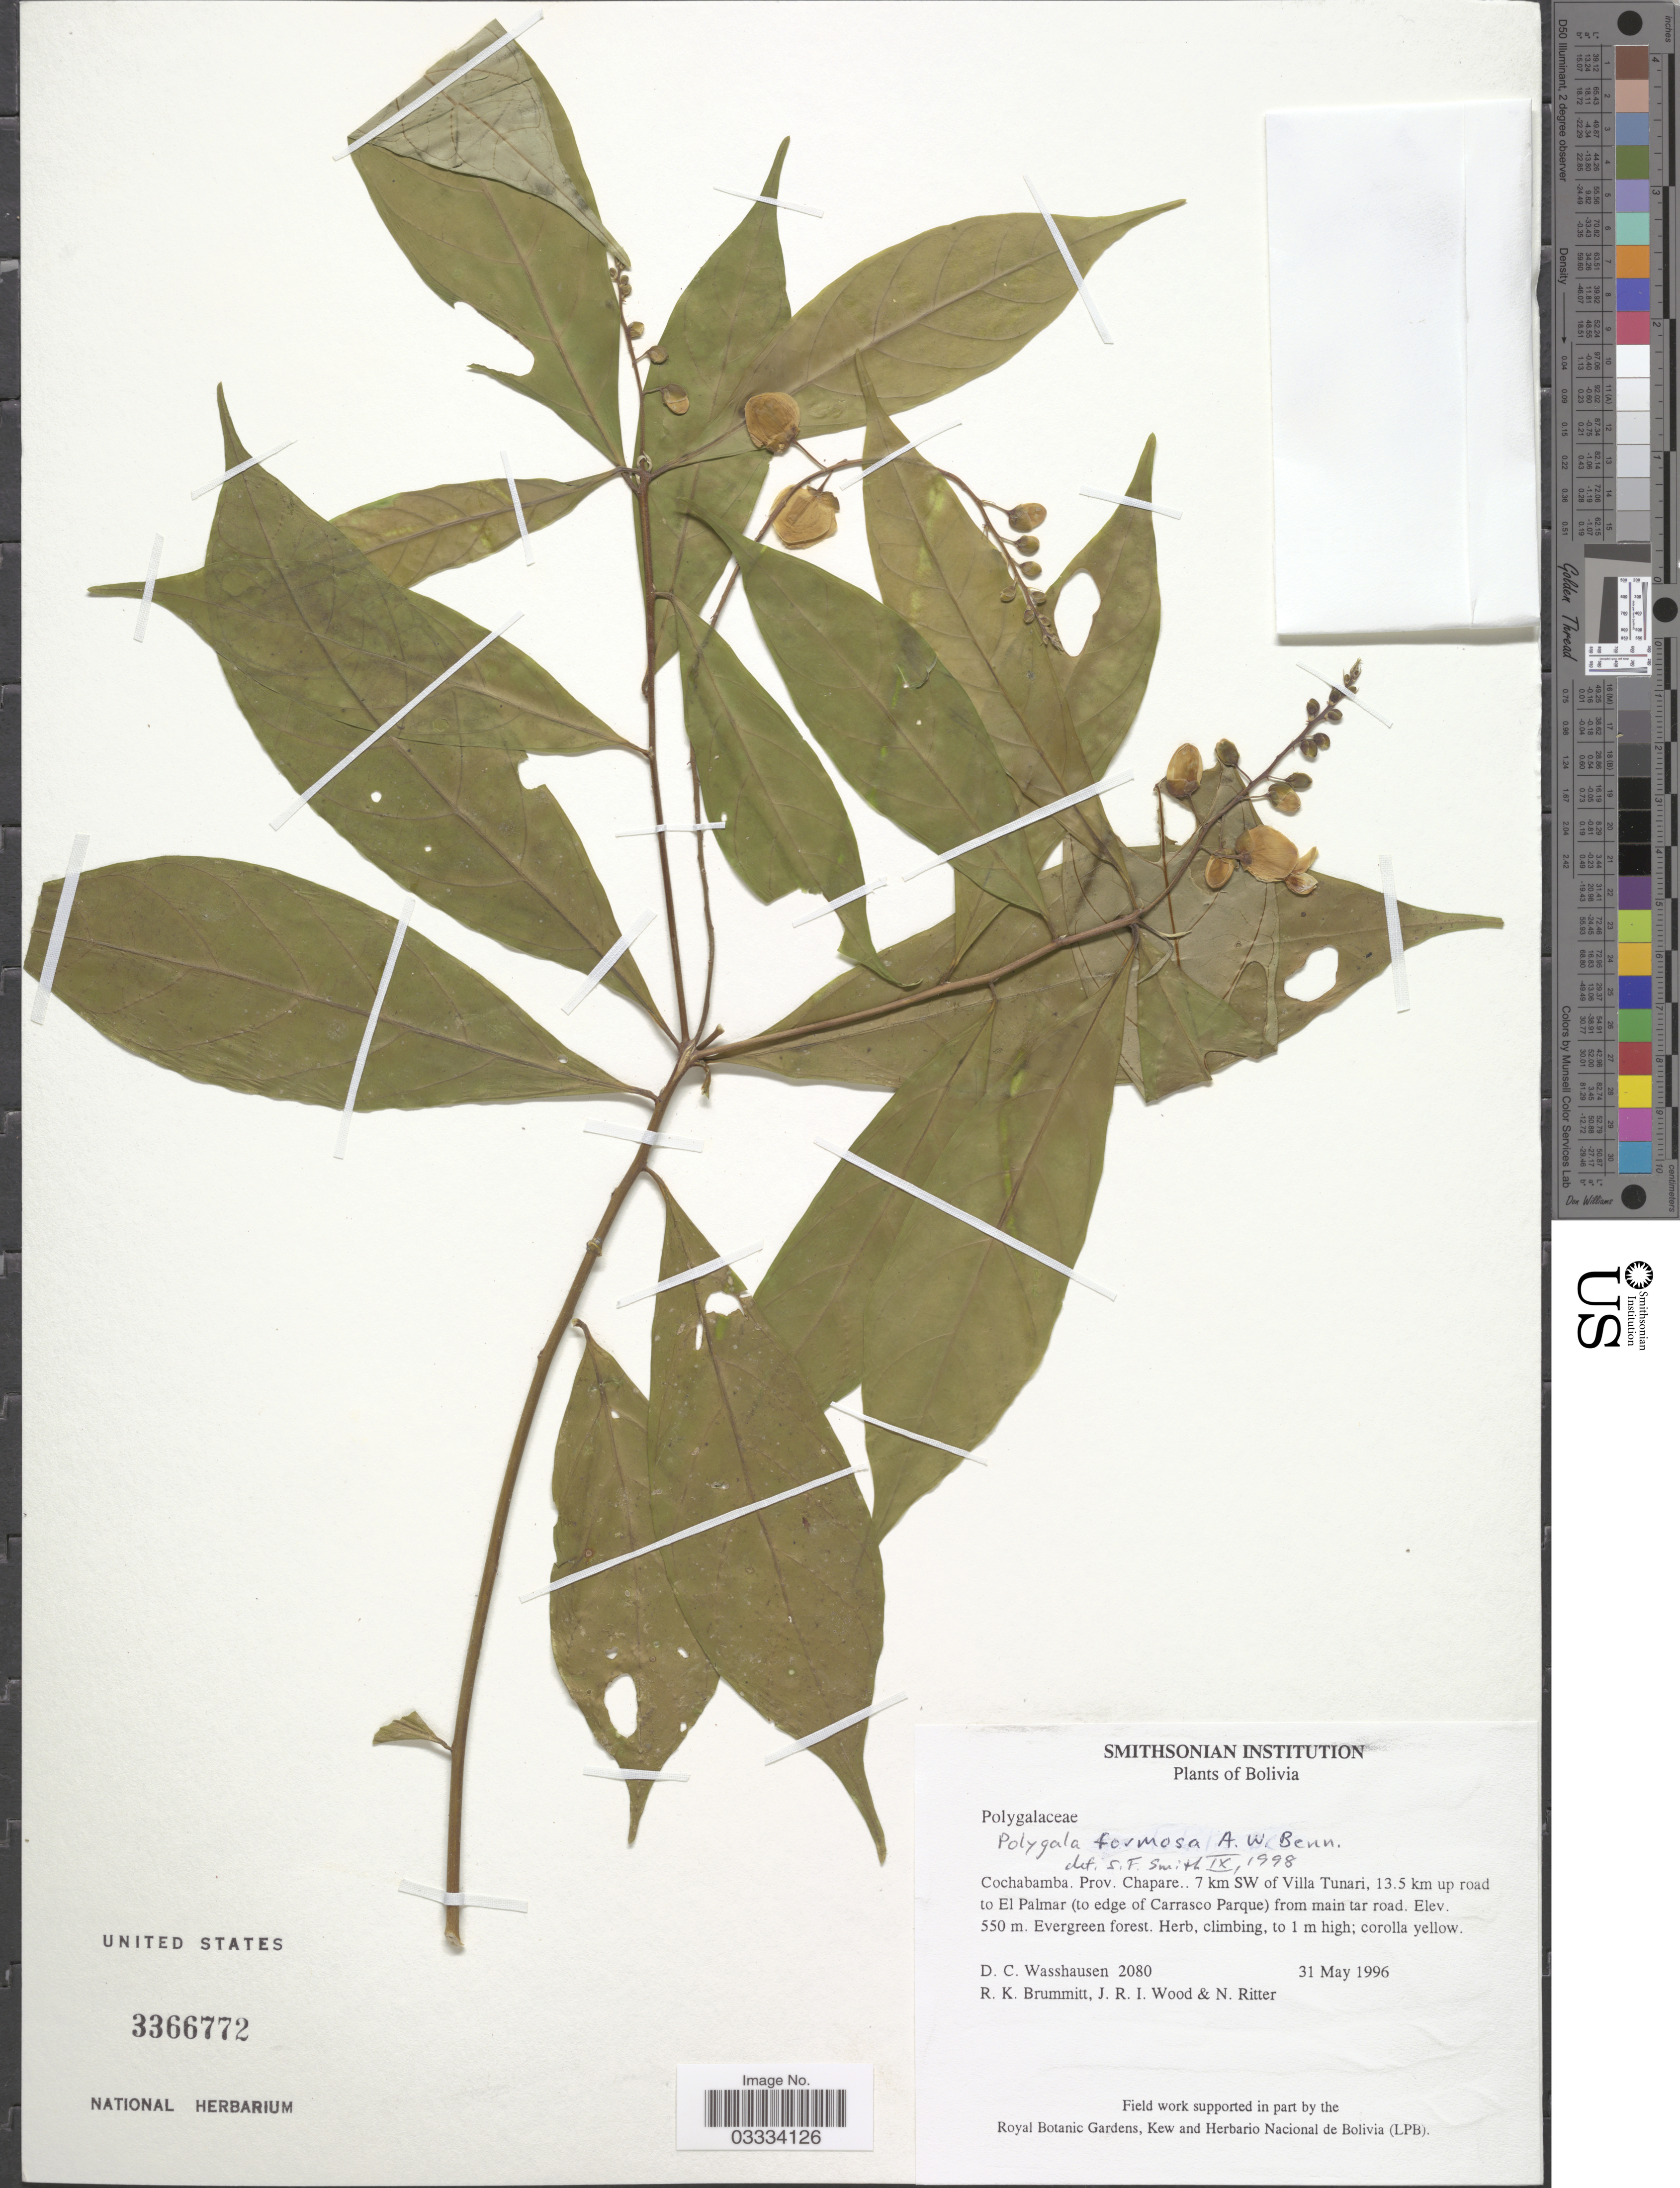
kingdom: Plantae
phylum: Tracheophyta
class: Magnoliopsida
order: Fabales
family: Polygalaceae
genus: Caamembeca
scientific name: Caamembeca andina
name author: (A.W. Benn.) J.F.B. Pastore & Mabb.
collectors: D. C. Wasshausen, R. K. Brummitt, J. R. I. Wood & N. Ritter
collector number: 2080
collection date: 1996-05-31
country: Bolivia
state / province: Cochabamba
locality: Prov. Chapare.. 7 km SW of Villa Tunari, 13.5 km up road to El Palmar (to edge of Carrasco Parque) from main tar road.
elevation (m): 550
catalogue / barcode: US 3366772